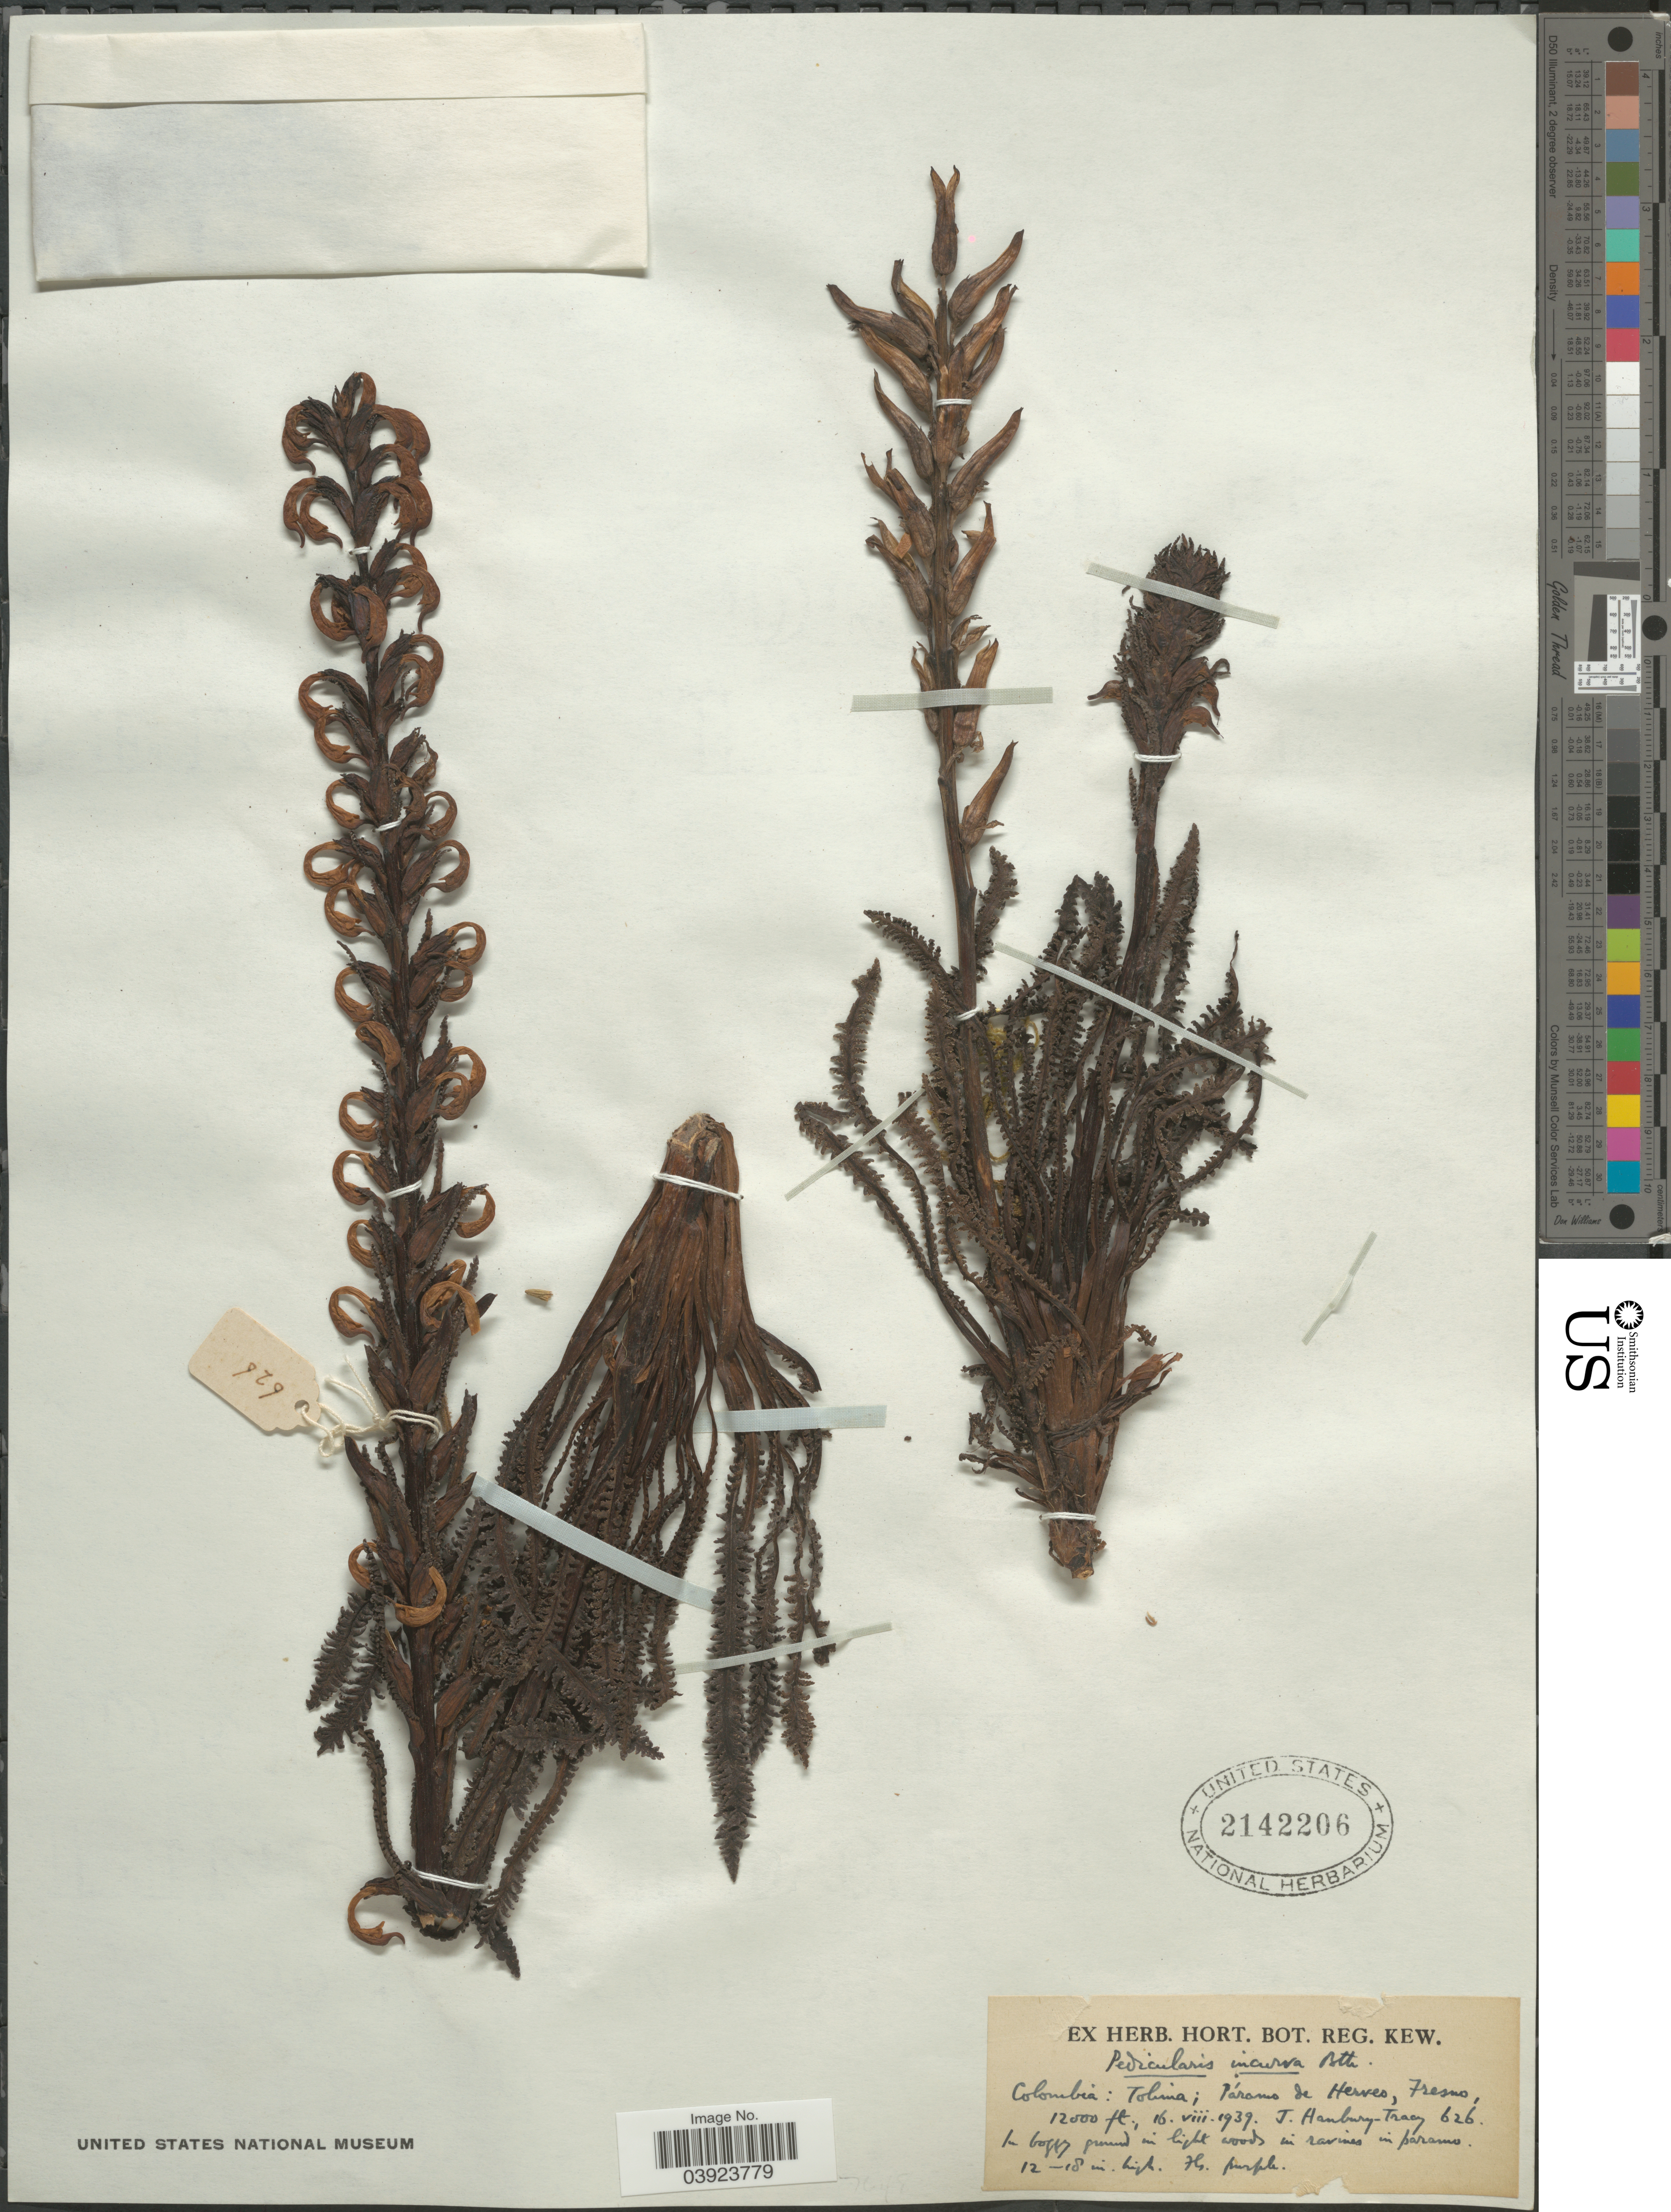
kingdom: Plantae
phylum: Tracheophyta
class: Magnoliopsida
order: Lamiales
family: Orobanchaceae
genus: Pedicularis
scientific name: Pedicularis incurva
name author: Benth.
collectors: J. Hanbury-Tracy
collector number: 626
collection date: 1939-08-16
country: Colombia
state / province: Tolima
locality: Páramo de Herves, Fresno.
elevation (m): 3658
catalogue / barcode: US 2142206